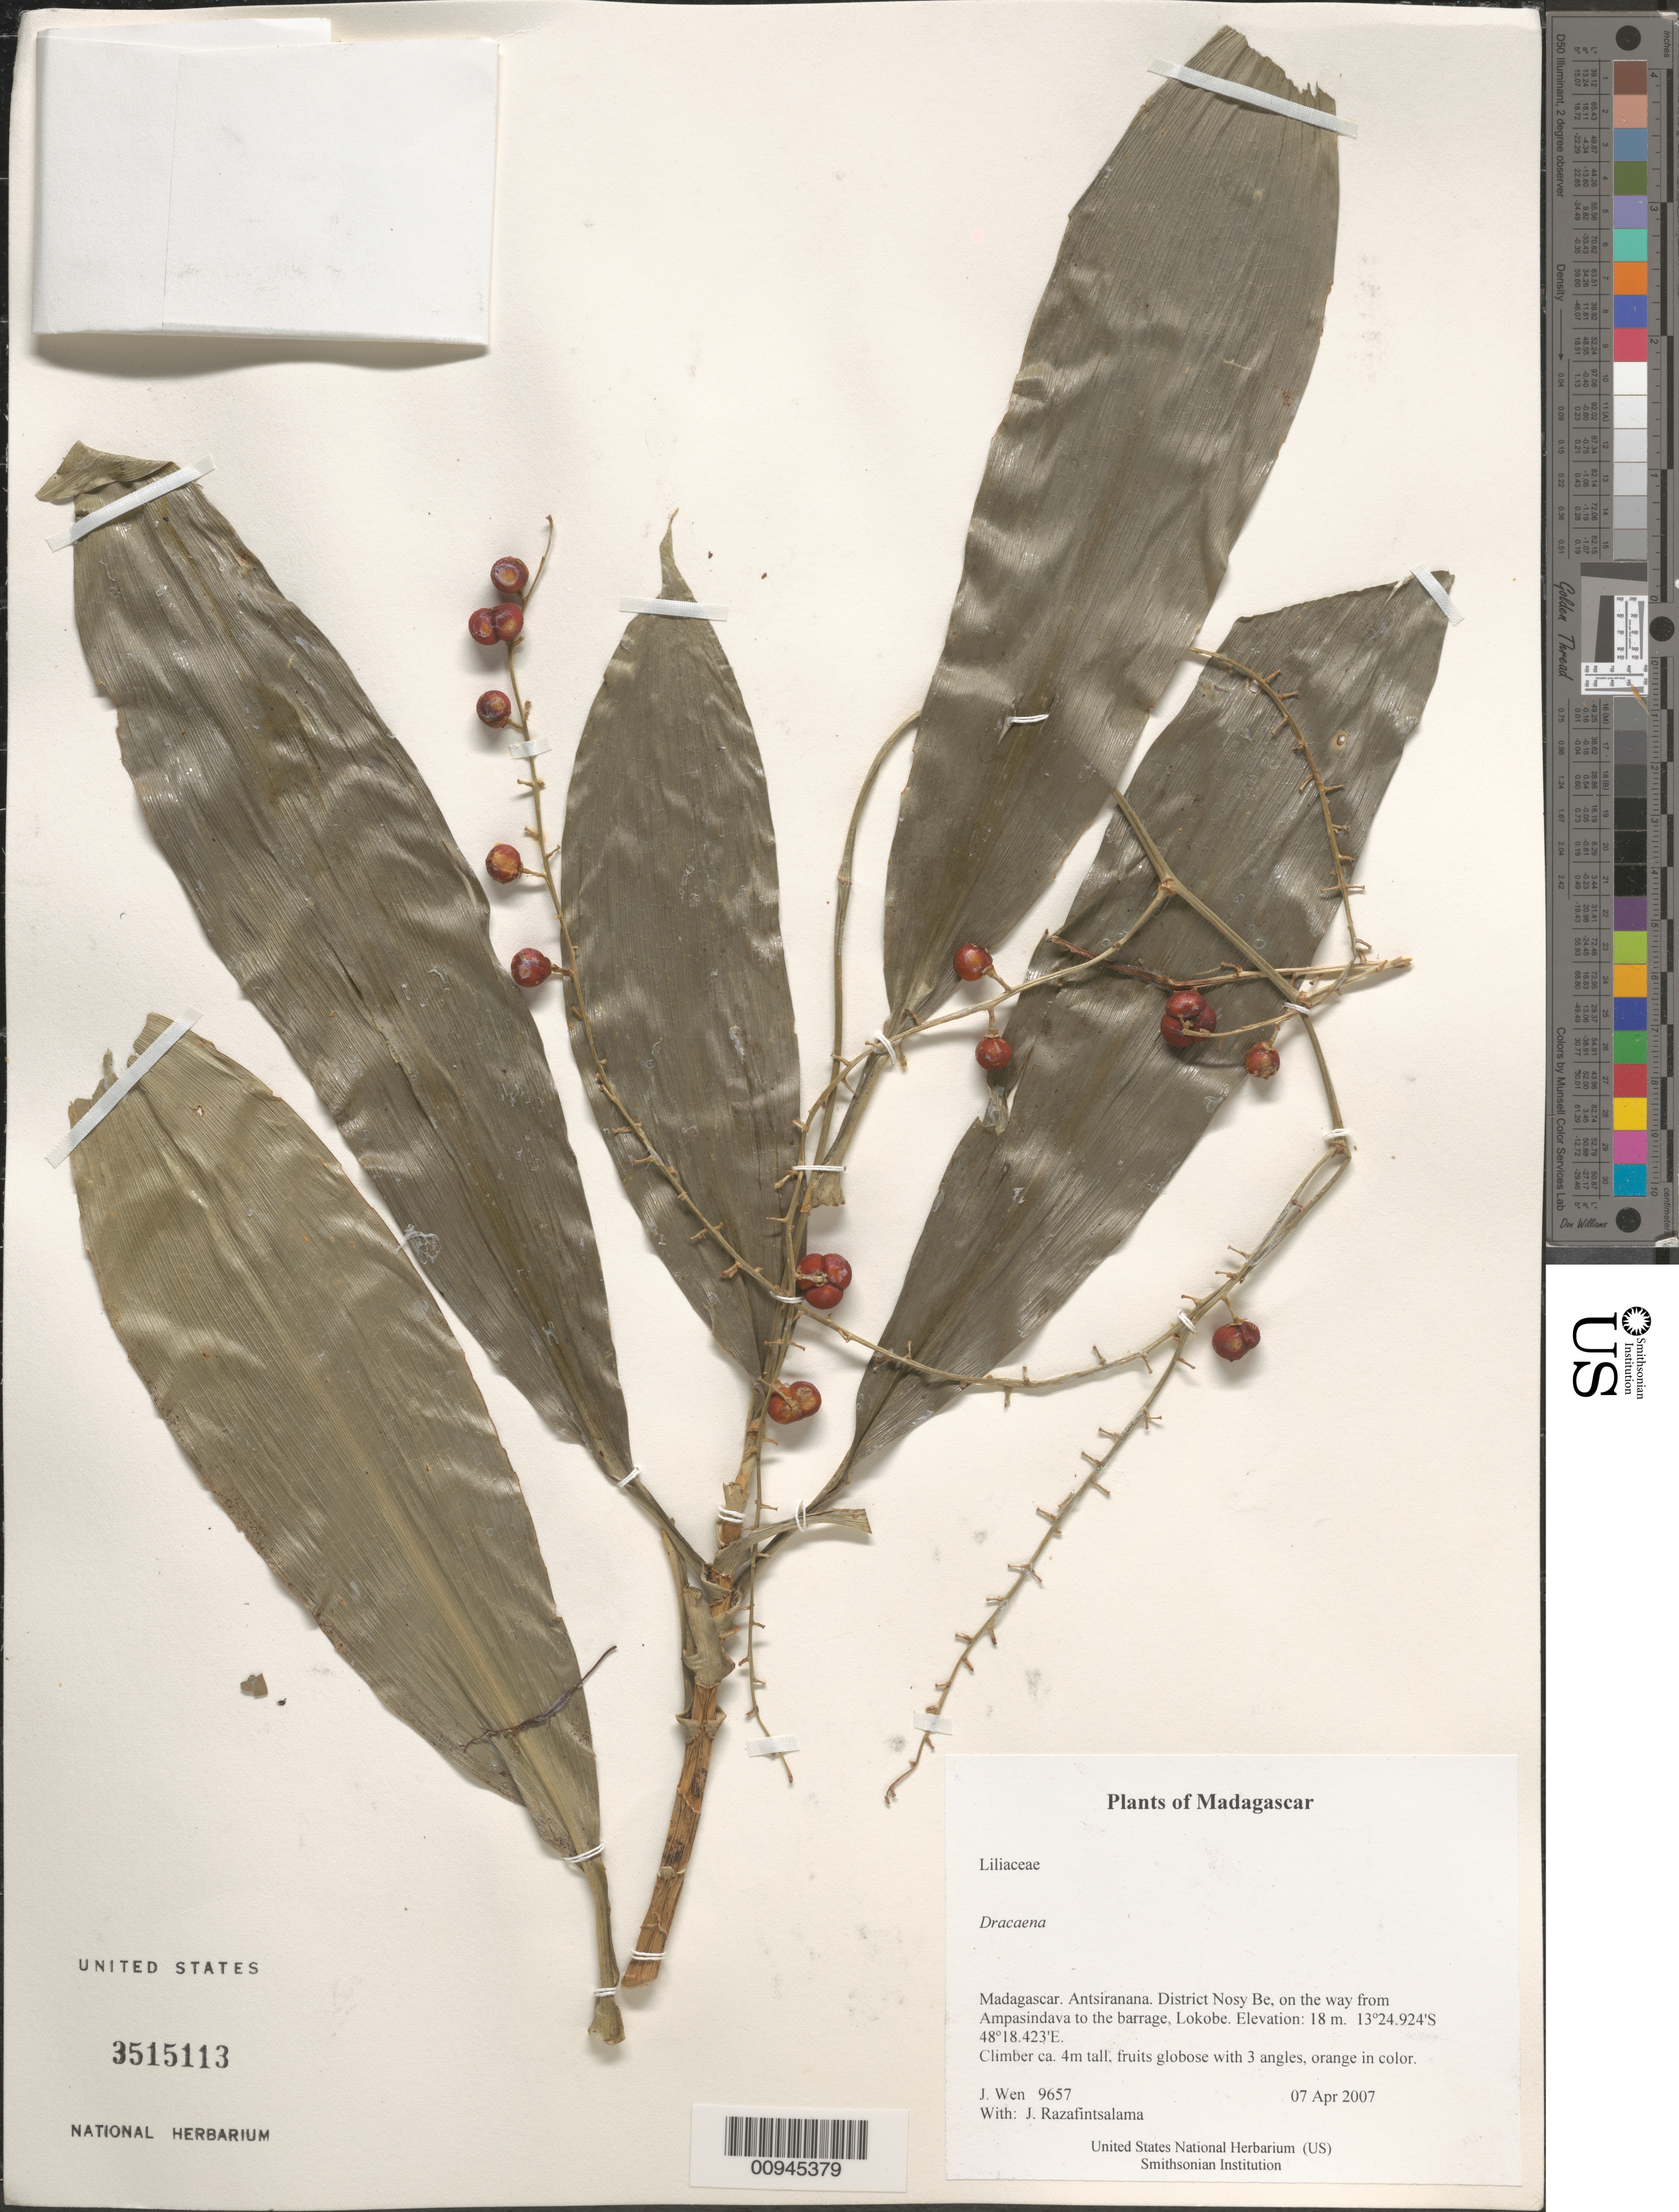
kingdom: Plantae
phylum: Tracheophyta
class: Liliopsida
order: Asparagales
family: Asparagaceae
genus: Dracaena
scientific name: Dracaena sp.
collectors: J. Wen & J. Razafintsalama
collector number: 9657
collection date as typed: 07 Apr 2007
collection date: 2007-04-07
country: Madagascar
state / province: Diana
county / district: Nosy Be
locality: District Nosy Be, on the way from Ampasindava to the barrage, Lokobe.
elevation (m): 18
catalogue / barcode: US 3515113